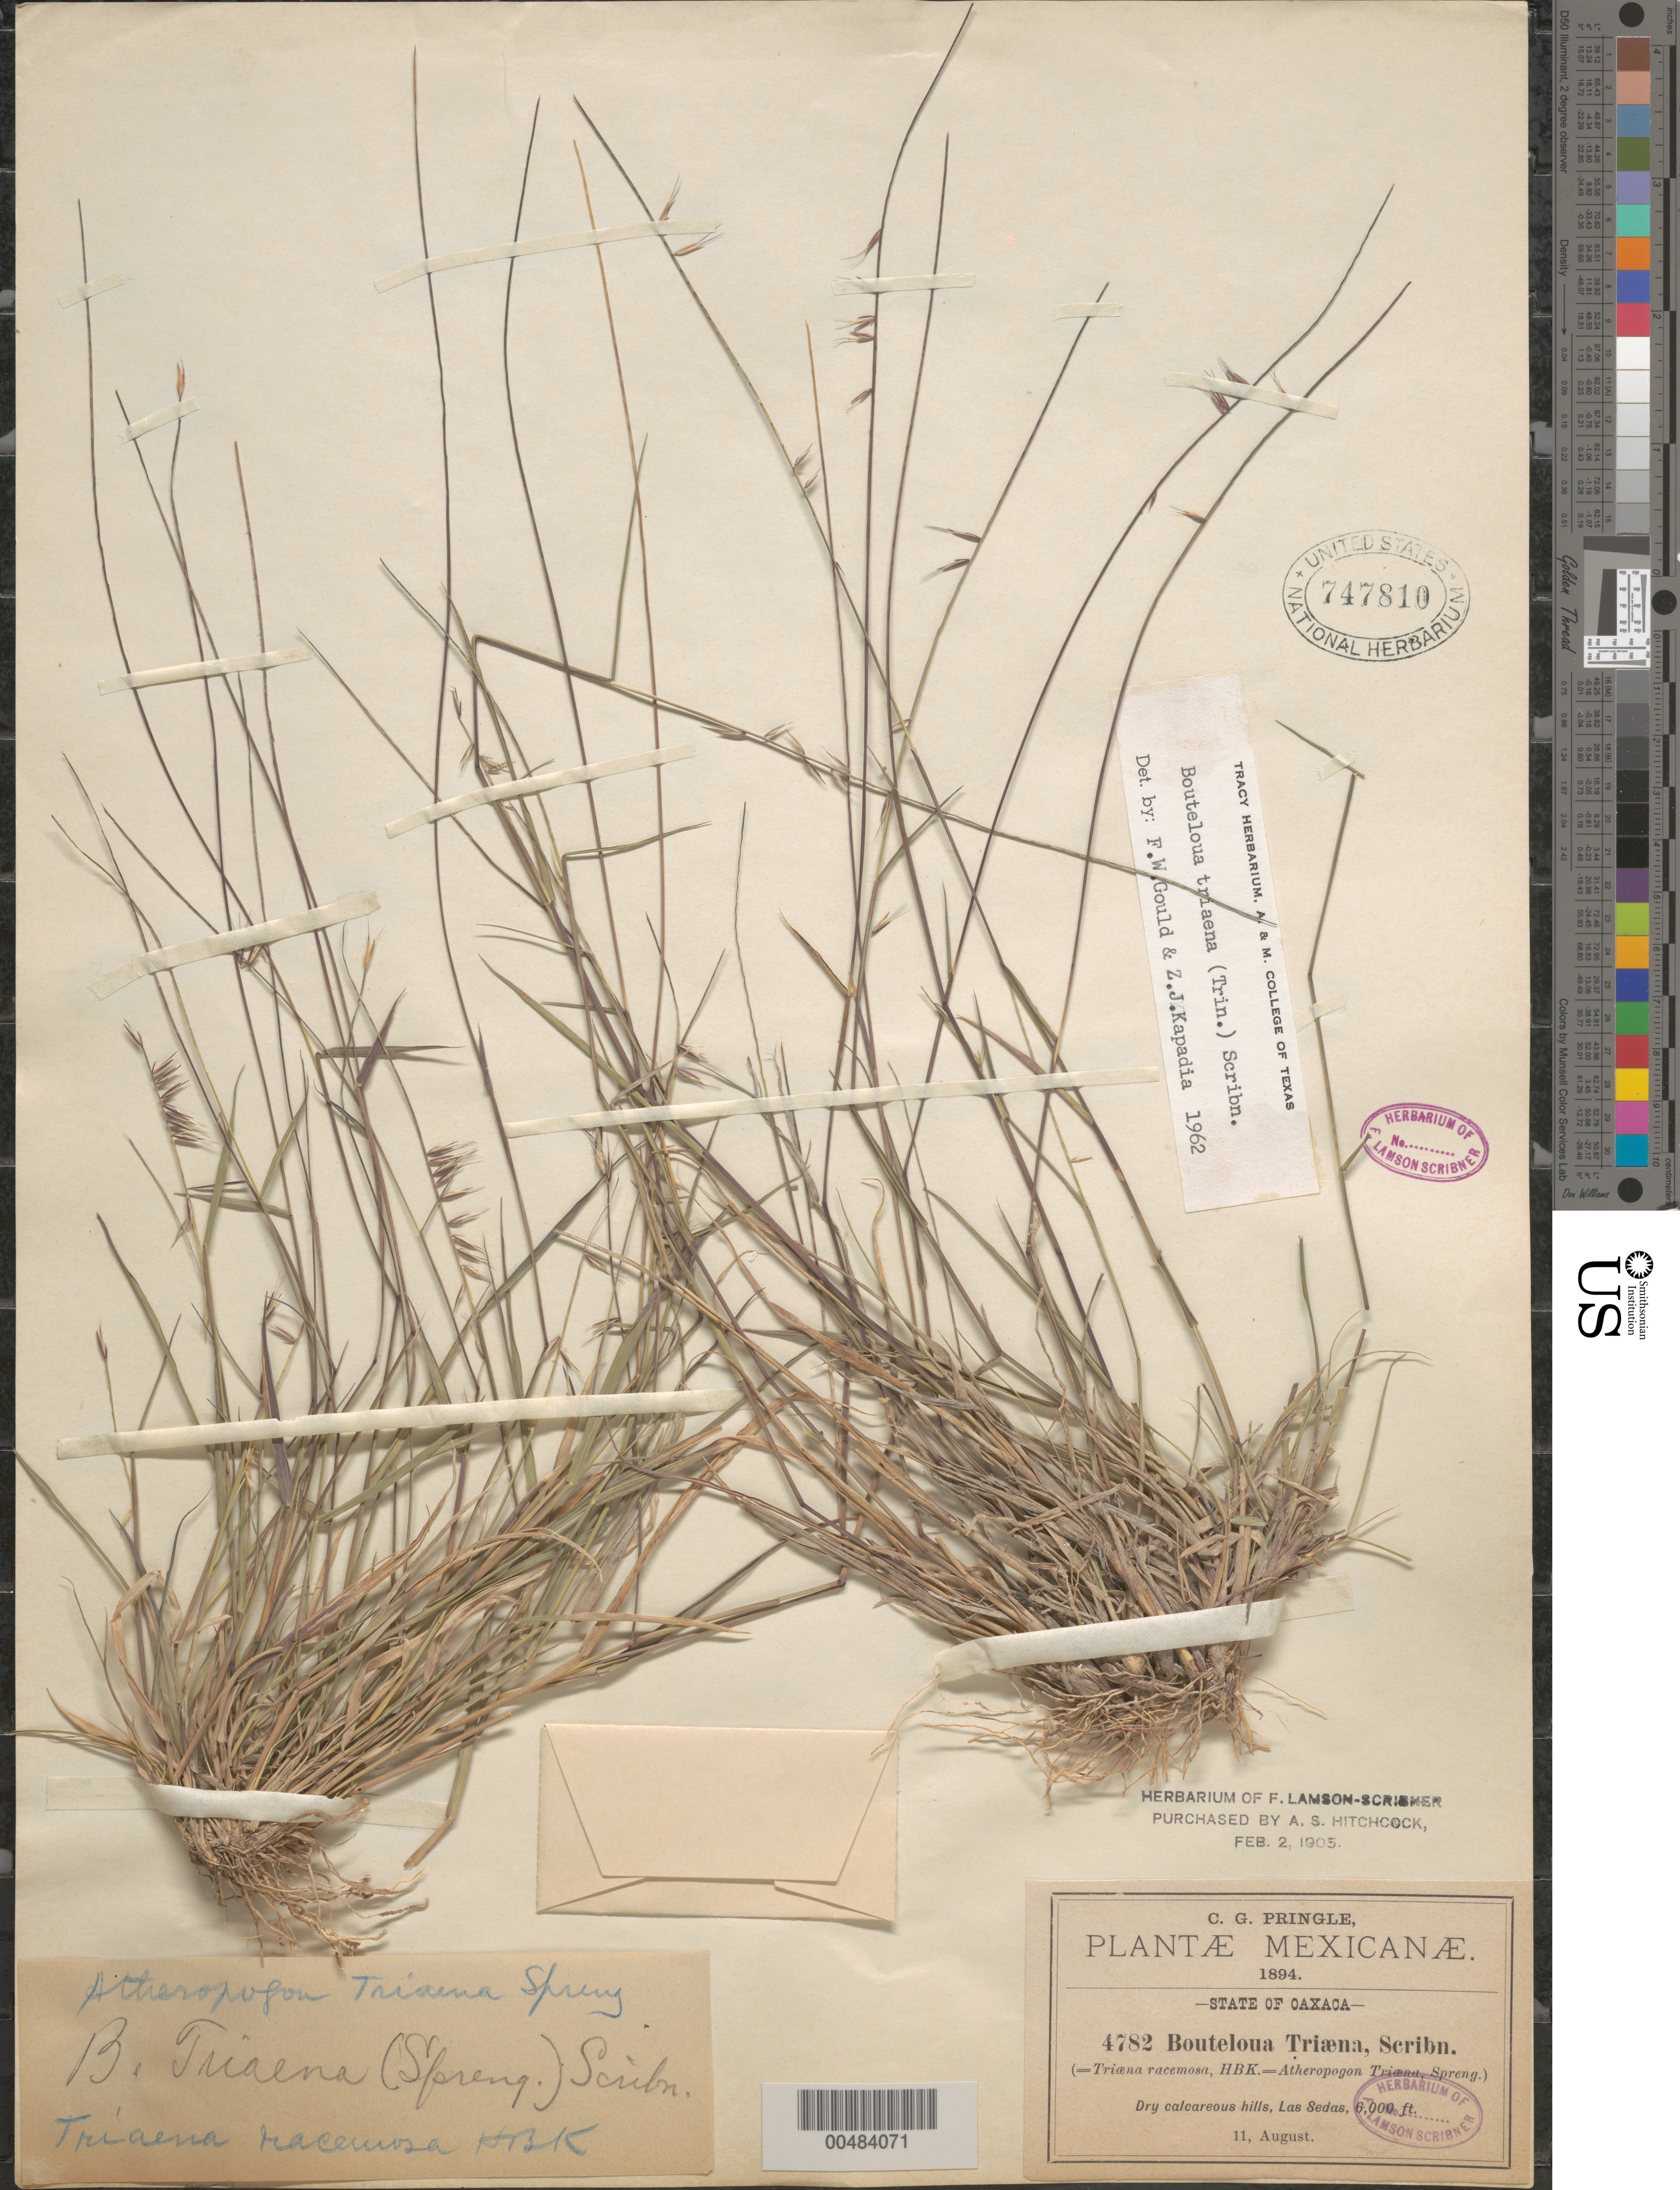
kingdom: Plantae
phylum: Tracheophyta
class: Liliopsida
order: Poales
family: Poaceae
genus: Bouteloua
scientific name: Bouteloua triaena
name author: (Trin. ex Spreng.) Scribn.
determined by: Gould, F. W.; Kapadia, Zarir J.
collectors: C. G. Pringle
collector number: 4782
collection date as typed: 11 Aug 1894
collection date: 1894-08-11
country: Mexico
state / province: Oaxaca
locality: Las Sedas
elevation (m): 914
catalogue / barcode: US 747810